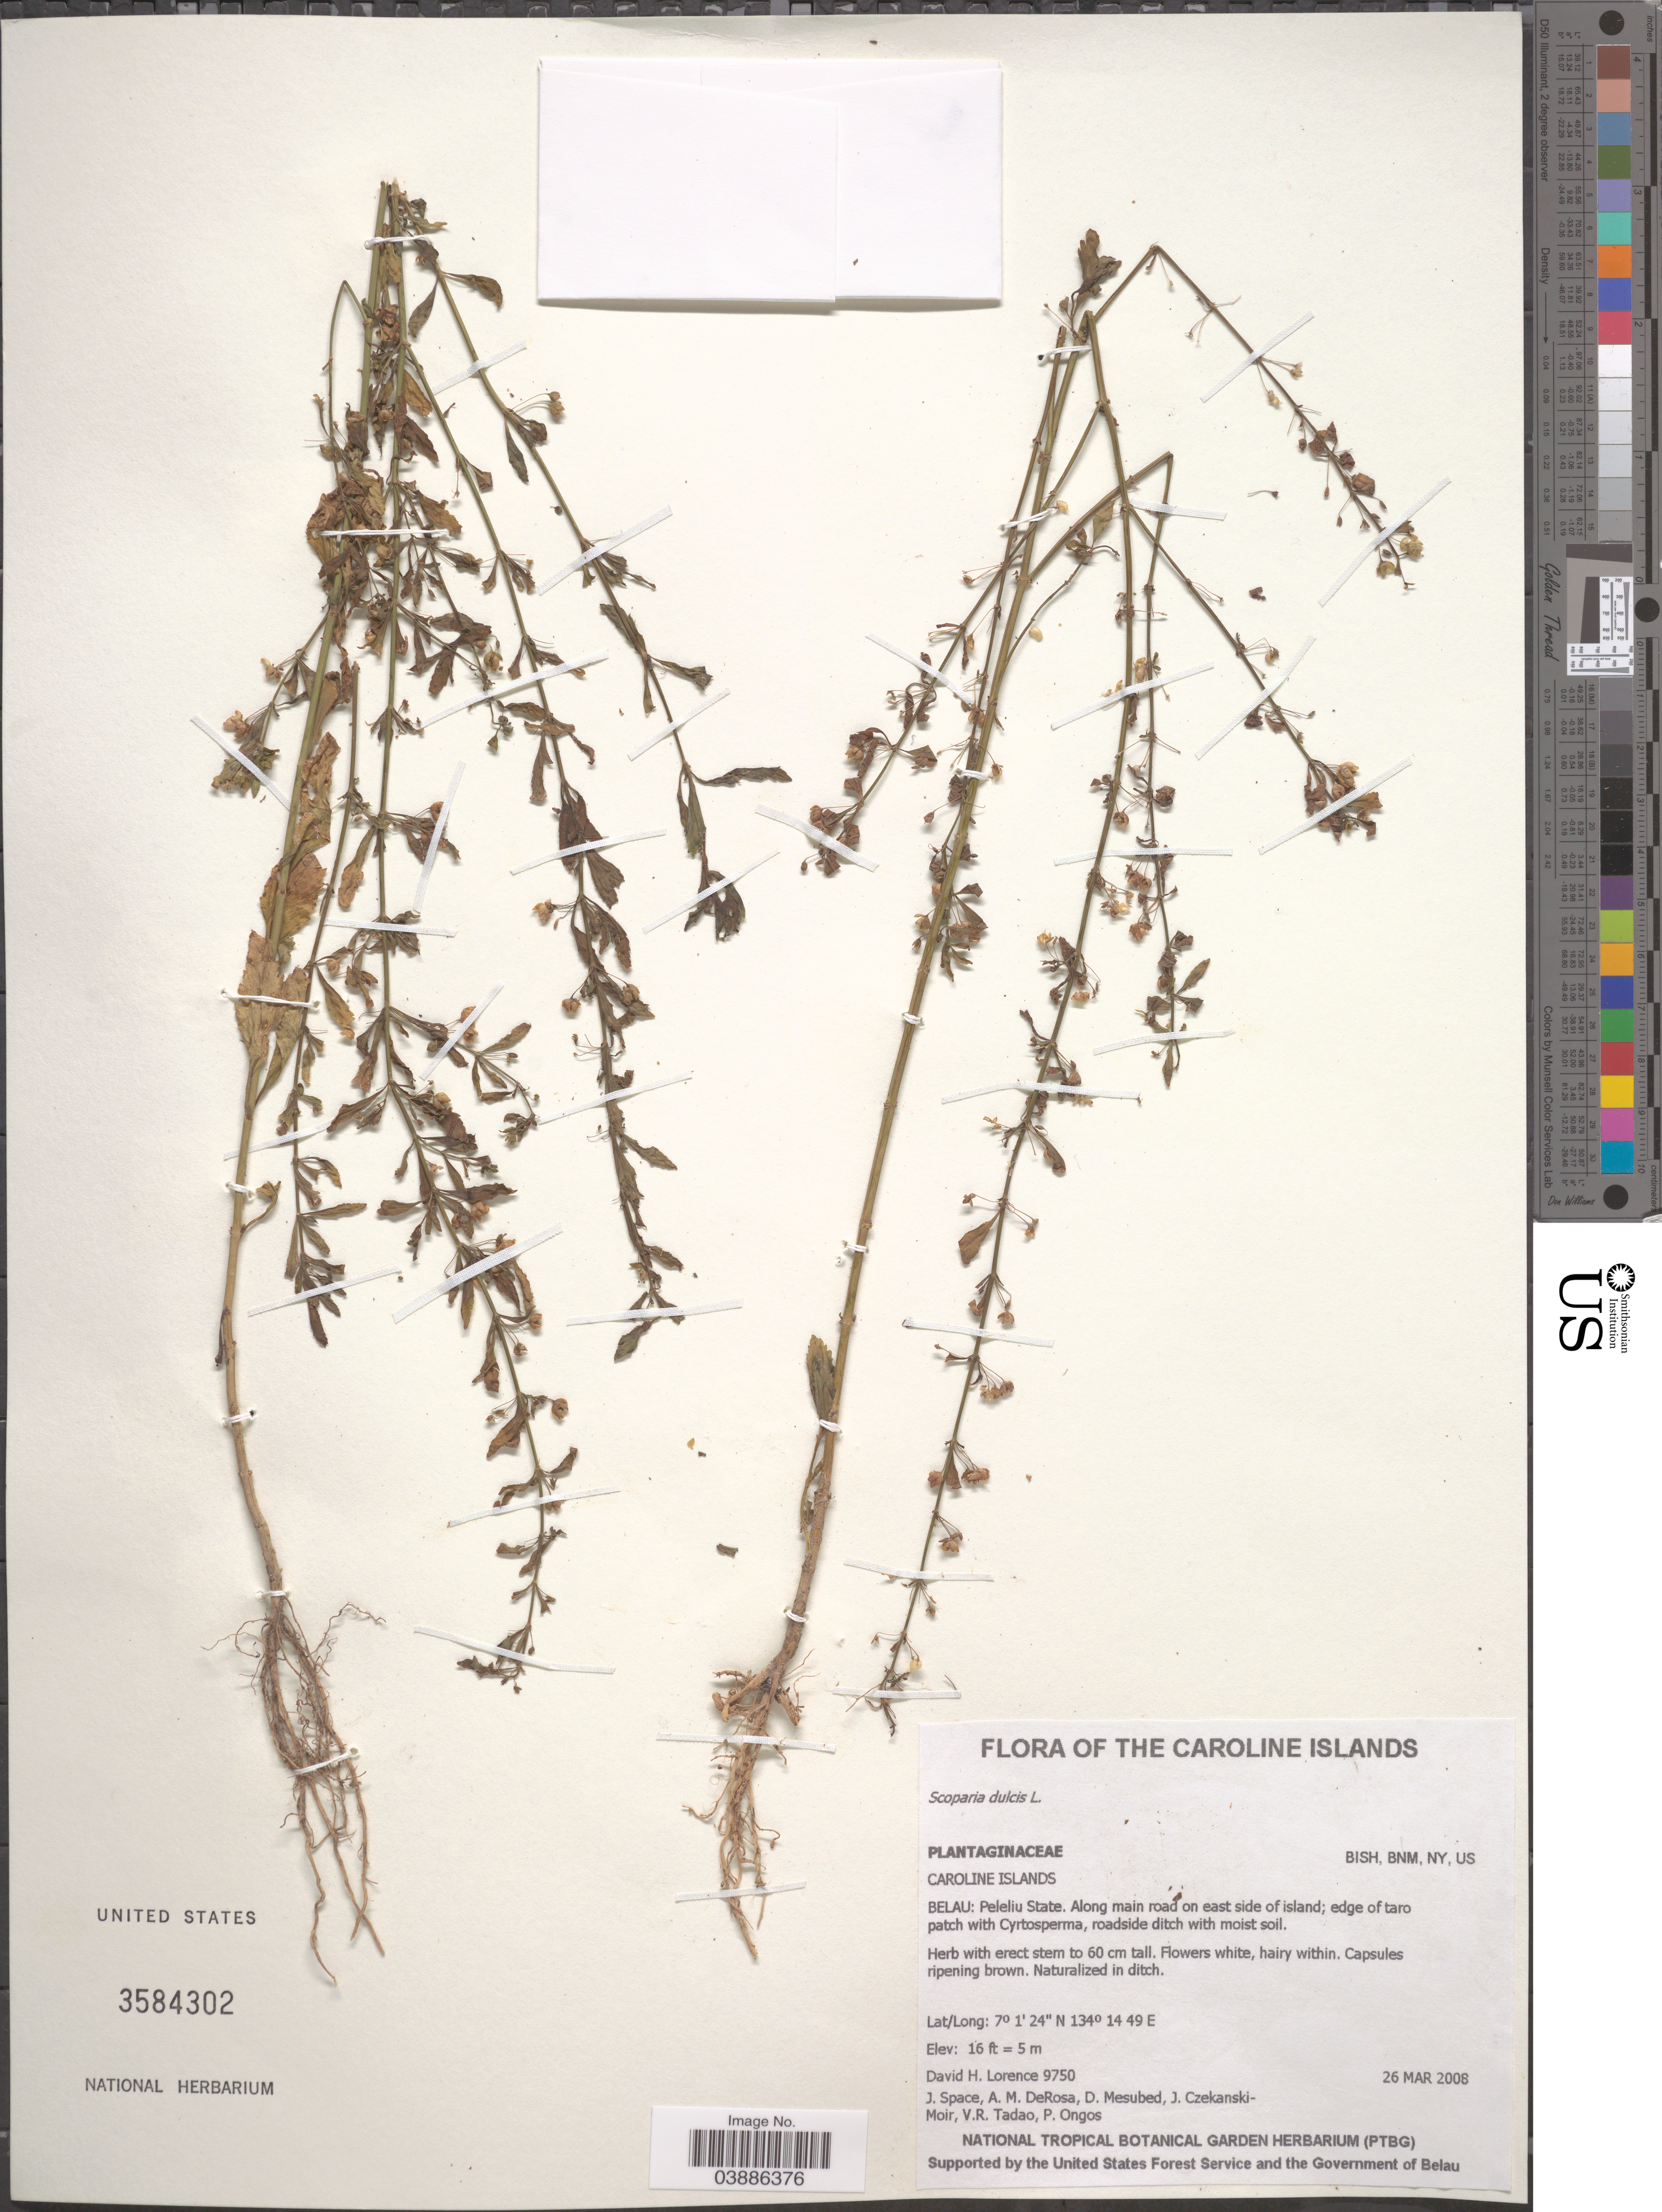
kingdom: Plantae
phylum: Tracheophyta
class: Magnoliopsida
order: Lamiales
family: Plantaginaceae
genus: Scoparia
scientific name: Scoparia dulcis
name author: L.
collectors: D. Lorence, J. Space, A. DeRosa, D. Mesubed & et al.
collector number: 9750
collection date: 2008-03-26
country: Palau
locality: Caroline Islands. Peleliu State. Along main road on east side of island.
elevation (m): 5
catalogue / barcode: US 3584302